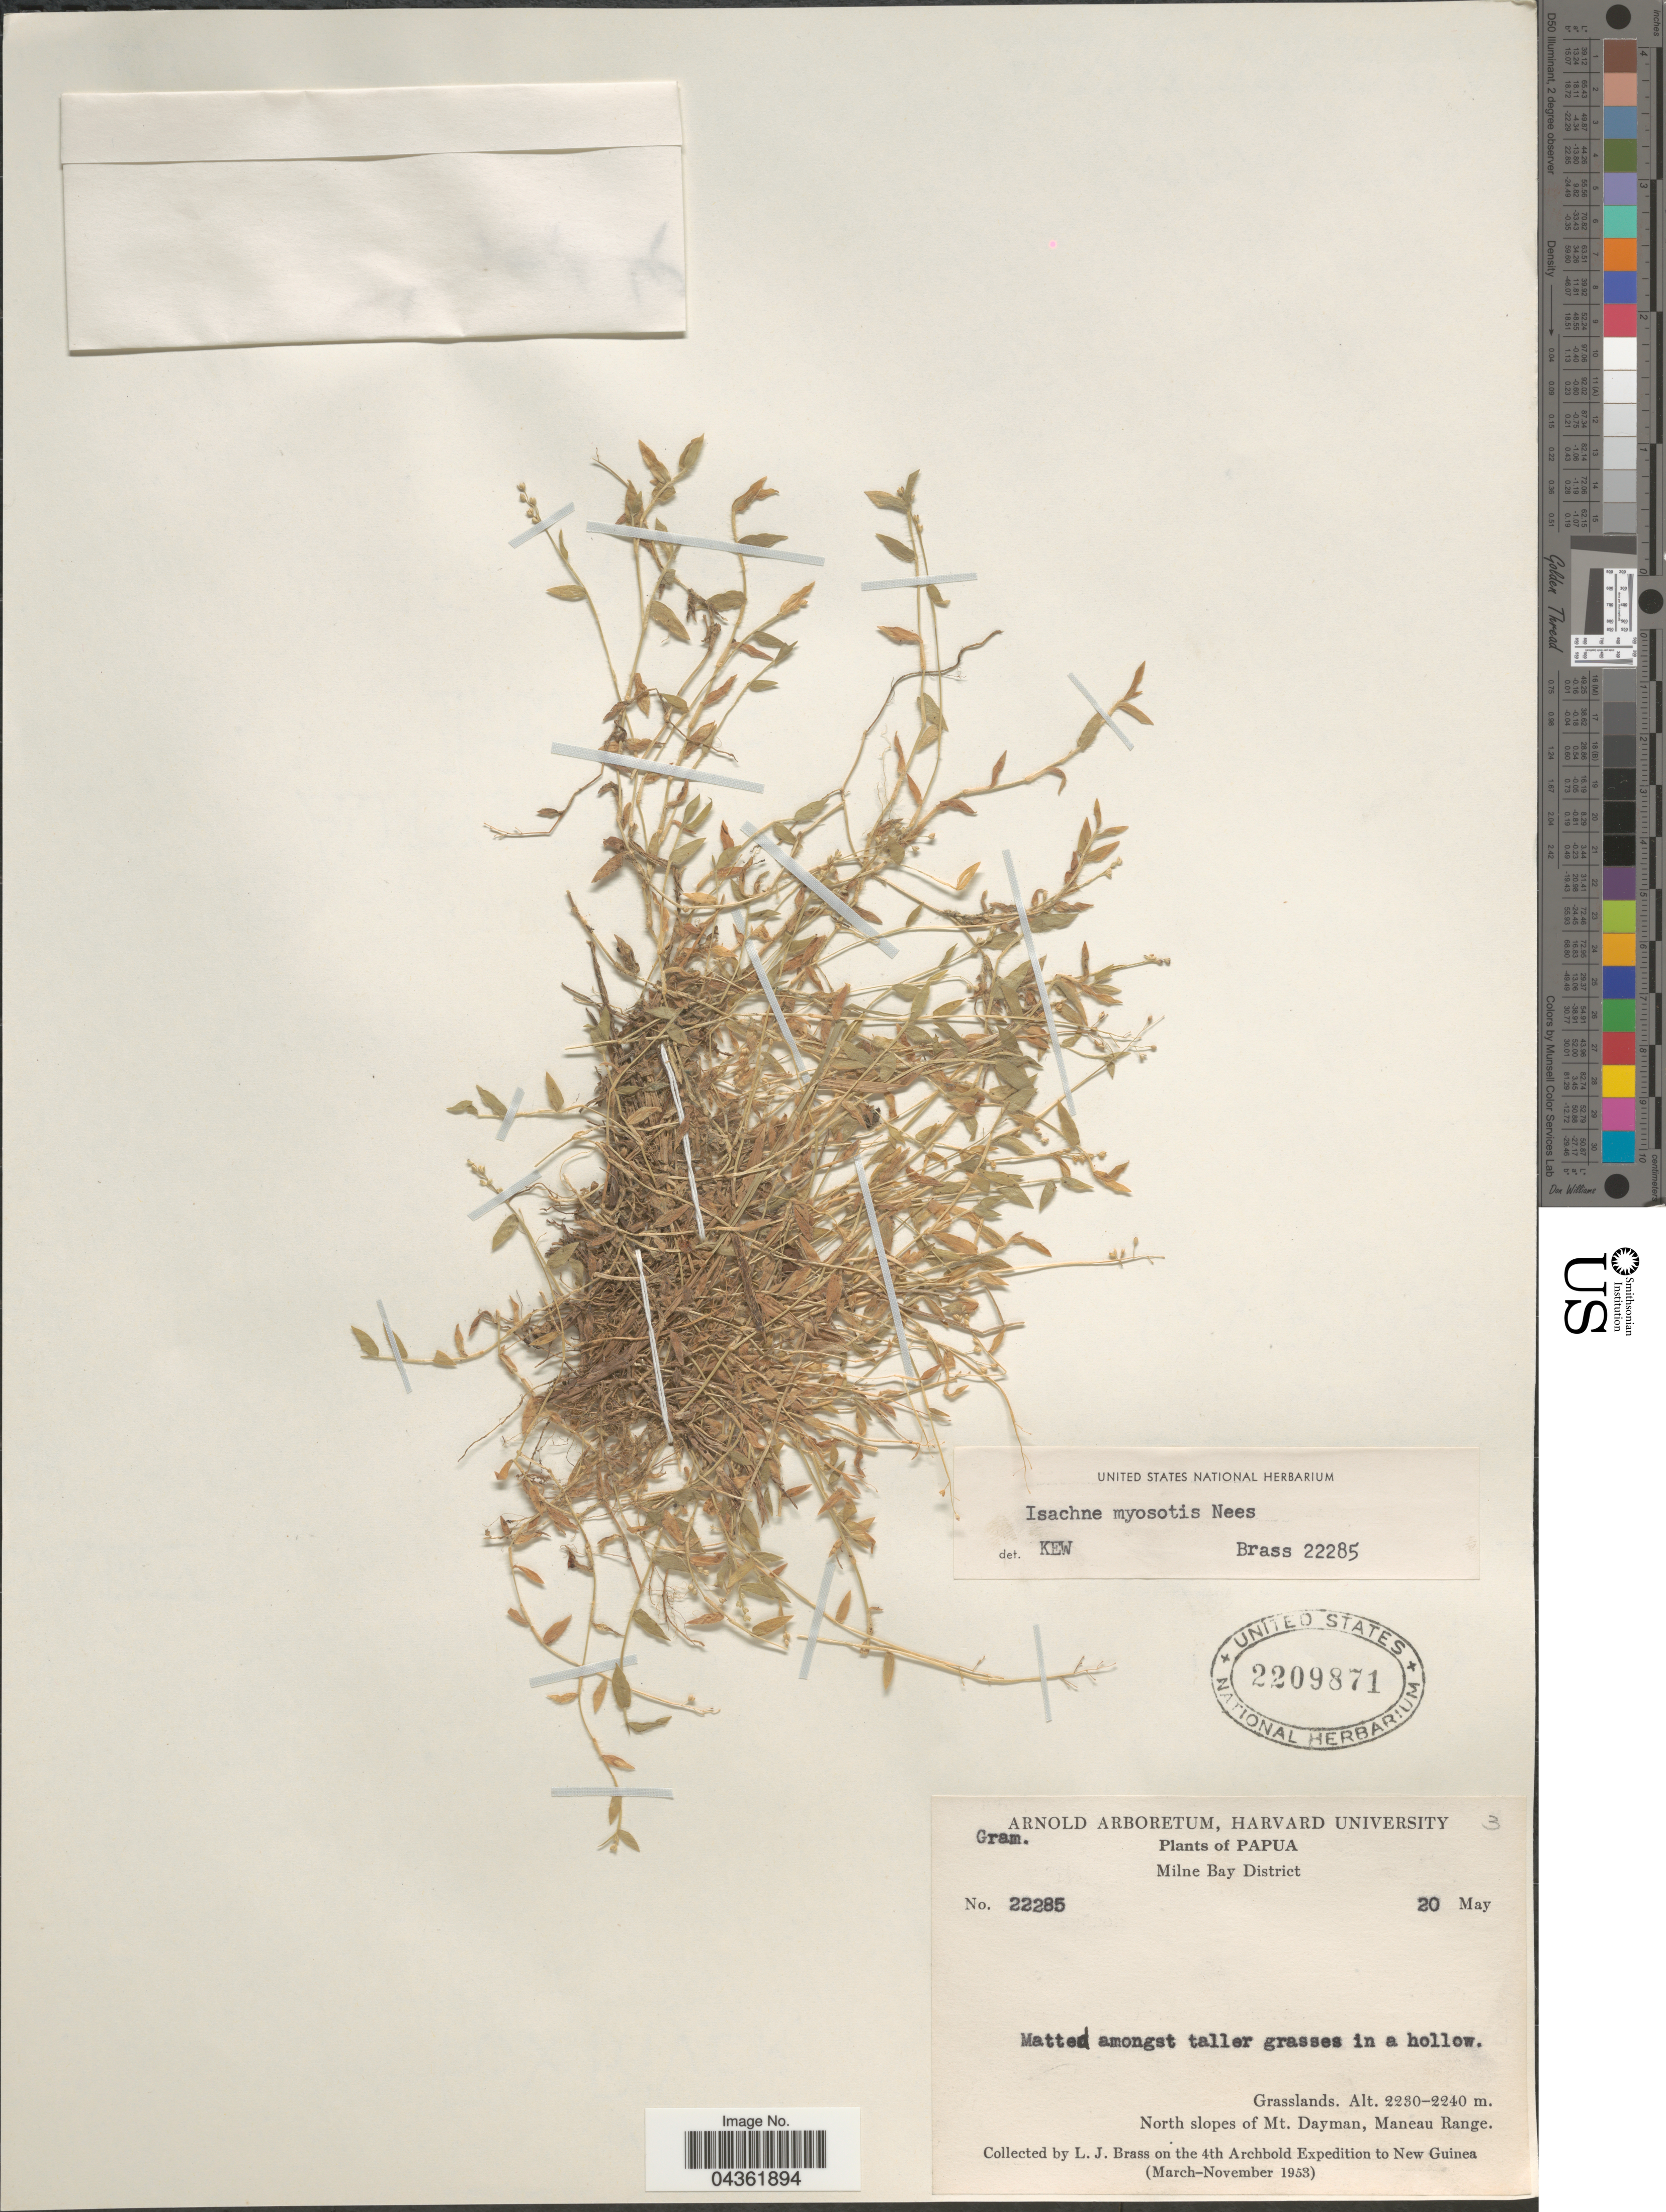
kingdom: Plantae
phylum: Tracheophyta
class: Liliopsida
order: Poales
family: Poaceae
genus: Isachne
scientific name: Isachne myosotis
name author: Nees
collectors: L. J. Brass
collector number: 22285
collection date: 1953-05-20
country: Papua New Guinea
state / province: Milne Bay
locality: Papua. Milne Bay District. Grasslands. North slopes of Mt. Dayman, Maneau Range. The 4th Archbold Expedition to New Guinea (March-November 1953).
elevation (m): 2230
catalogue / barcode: US 2209871